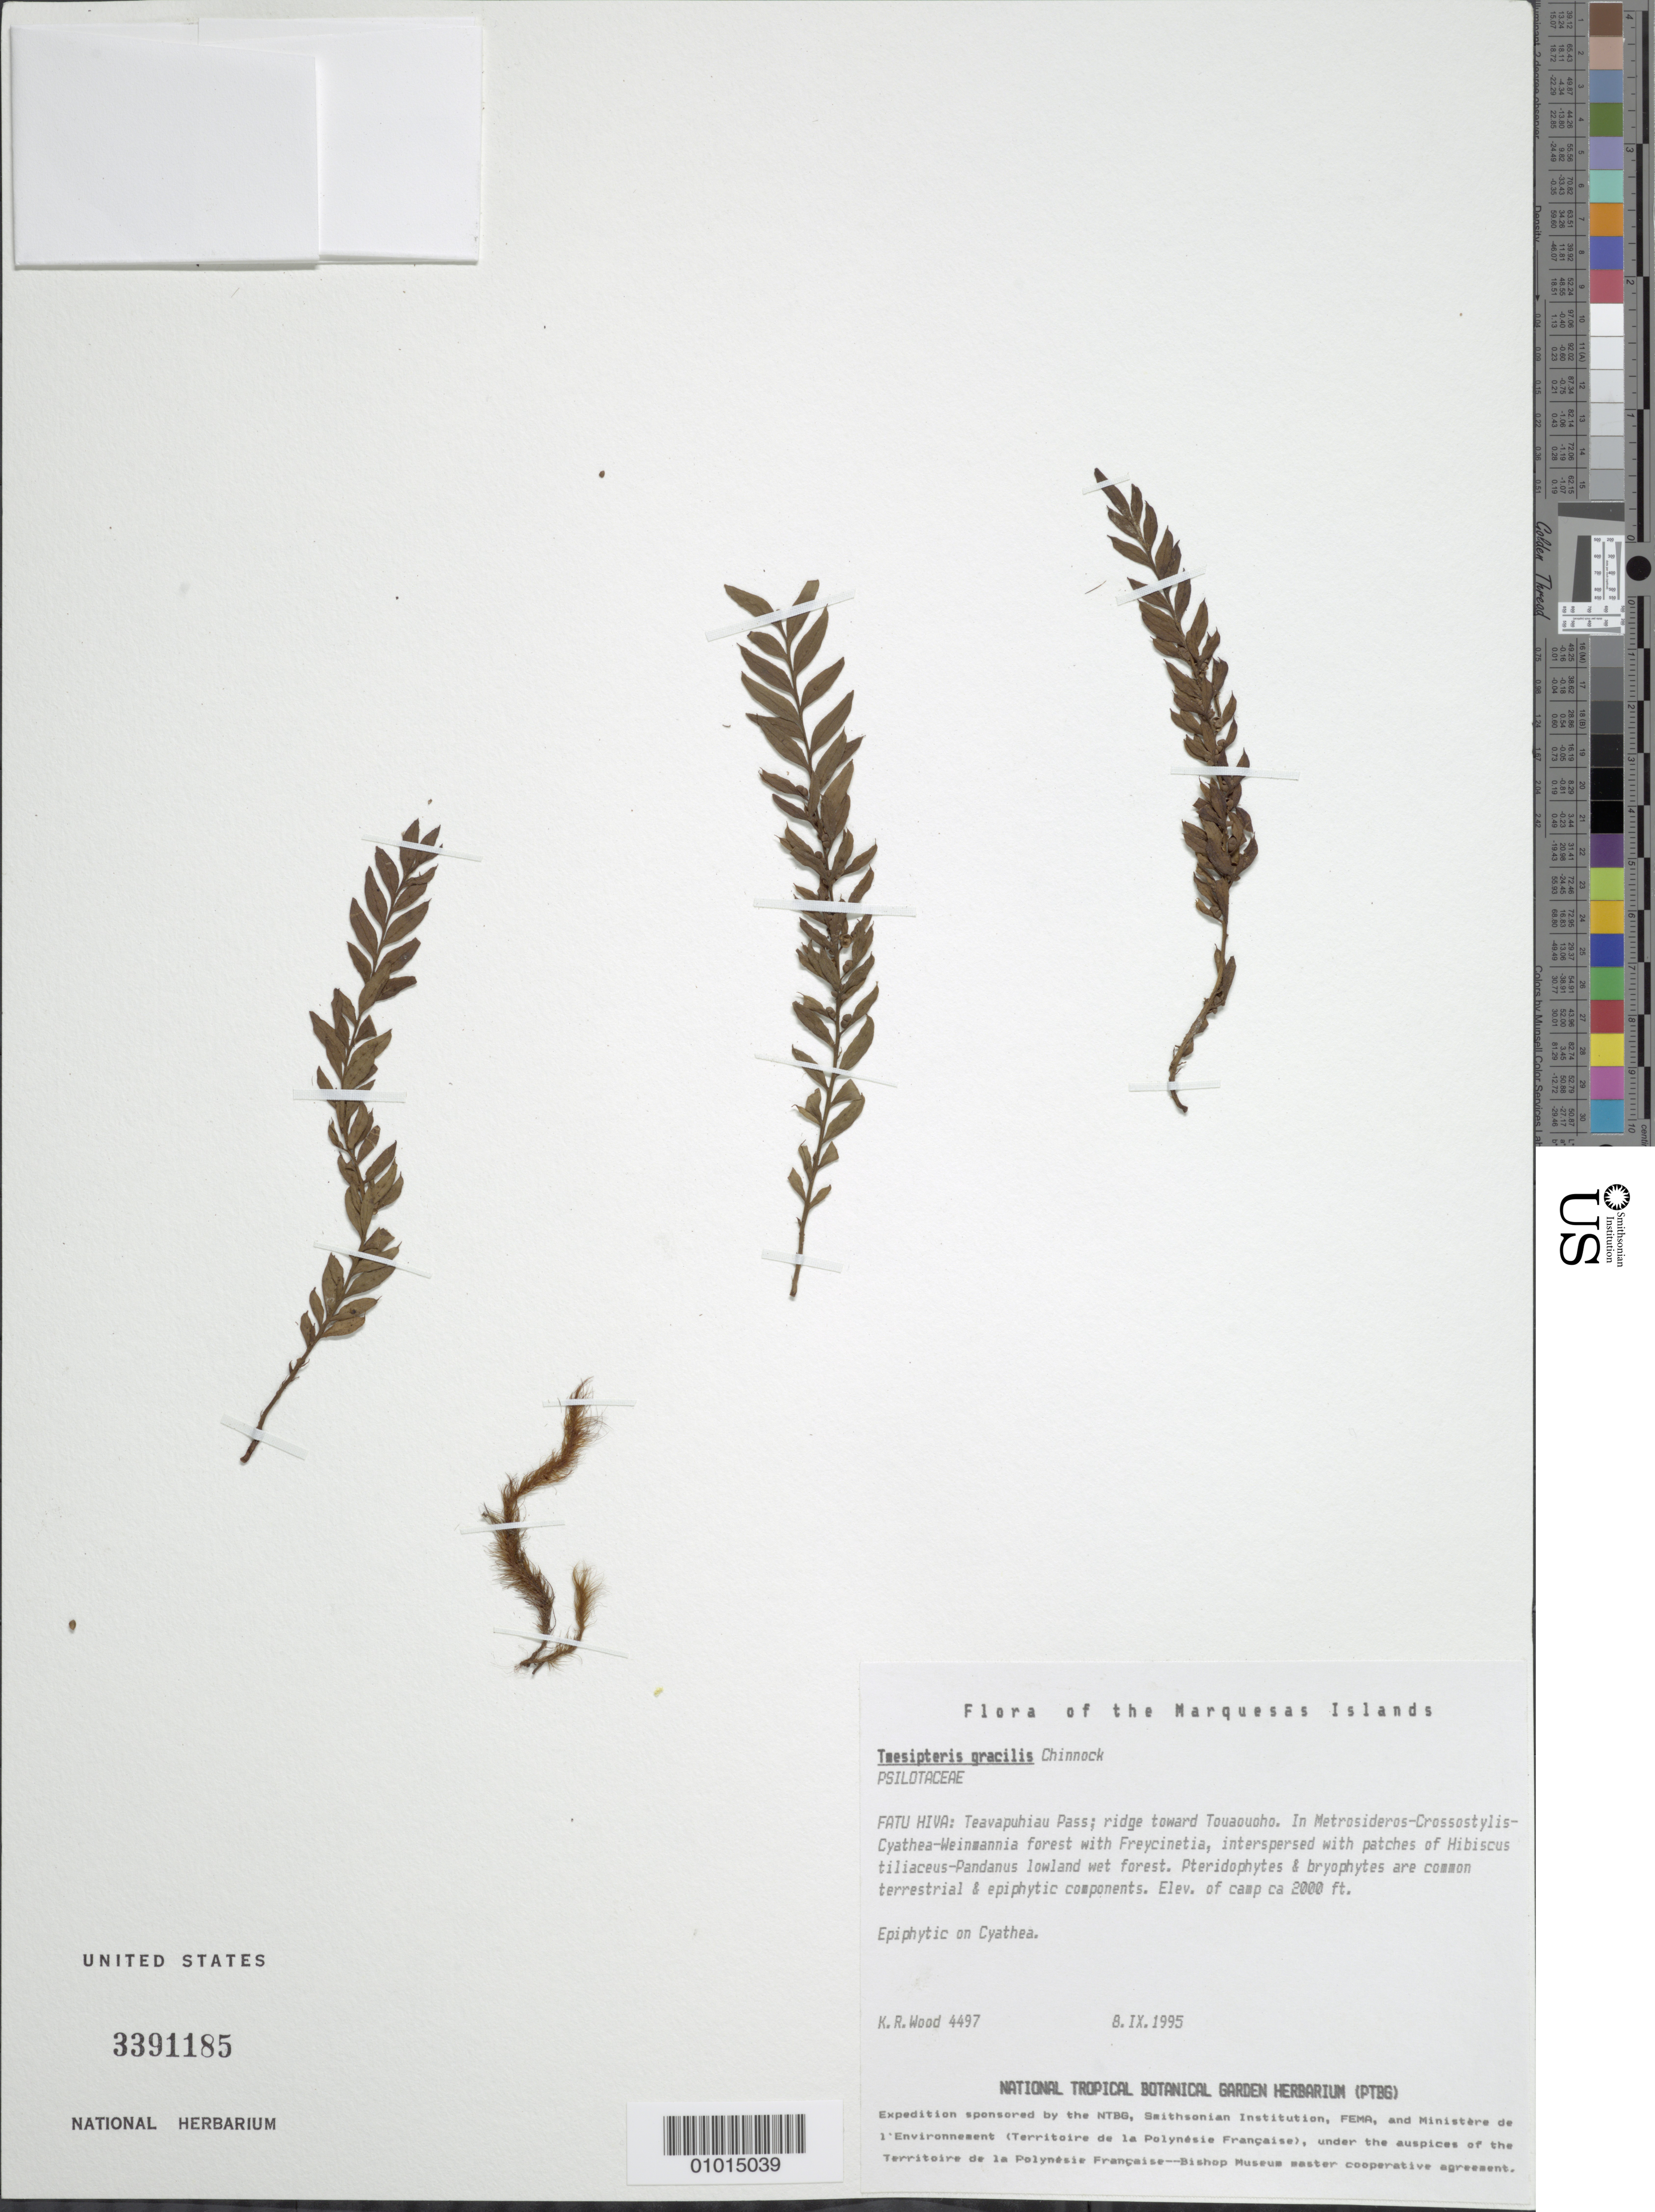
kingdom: Plantae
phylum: Tracheophyta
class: Polypodiopsida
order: Psilotales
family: Psilotaceae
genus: Tmesipteris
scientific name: Tmesipteris gracilis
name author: Chinnock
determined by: Wood, Kenneth R.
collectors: K. R. Wood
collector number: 4497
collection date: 1995-09-08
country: French Polynesia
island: Fatu Hiva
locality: Teavapuhiau Pass, ridge toward Touaouoho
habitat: Metrosideros - Crossostylis - Cyathea - Weinmannia w/ Freycinetia; interspersed w/ Hibiscus tiliaceus - Pandanus lowland wet forest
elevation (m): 610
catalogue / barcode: US 3391185